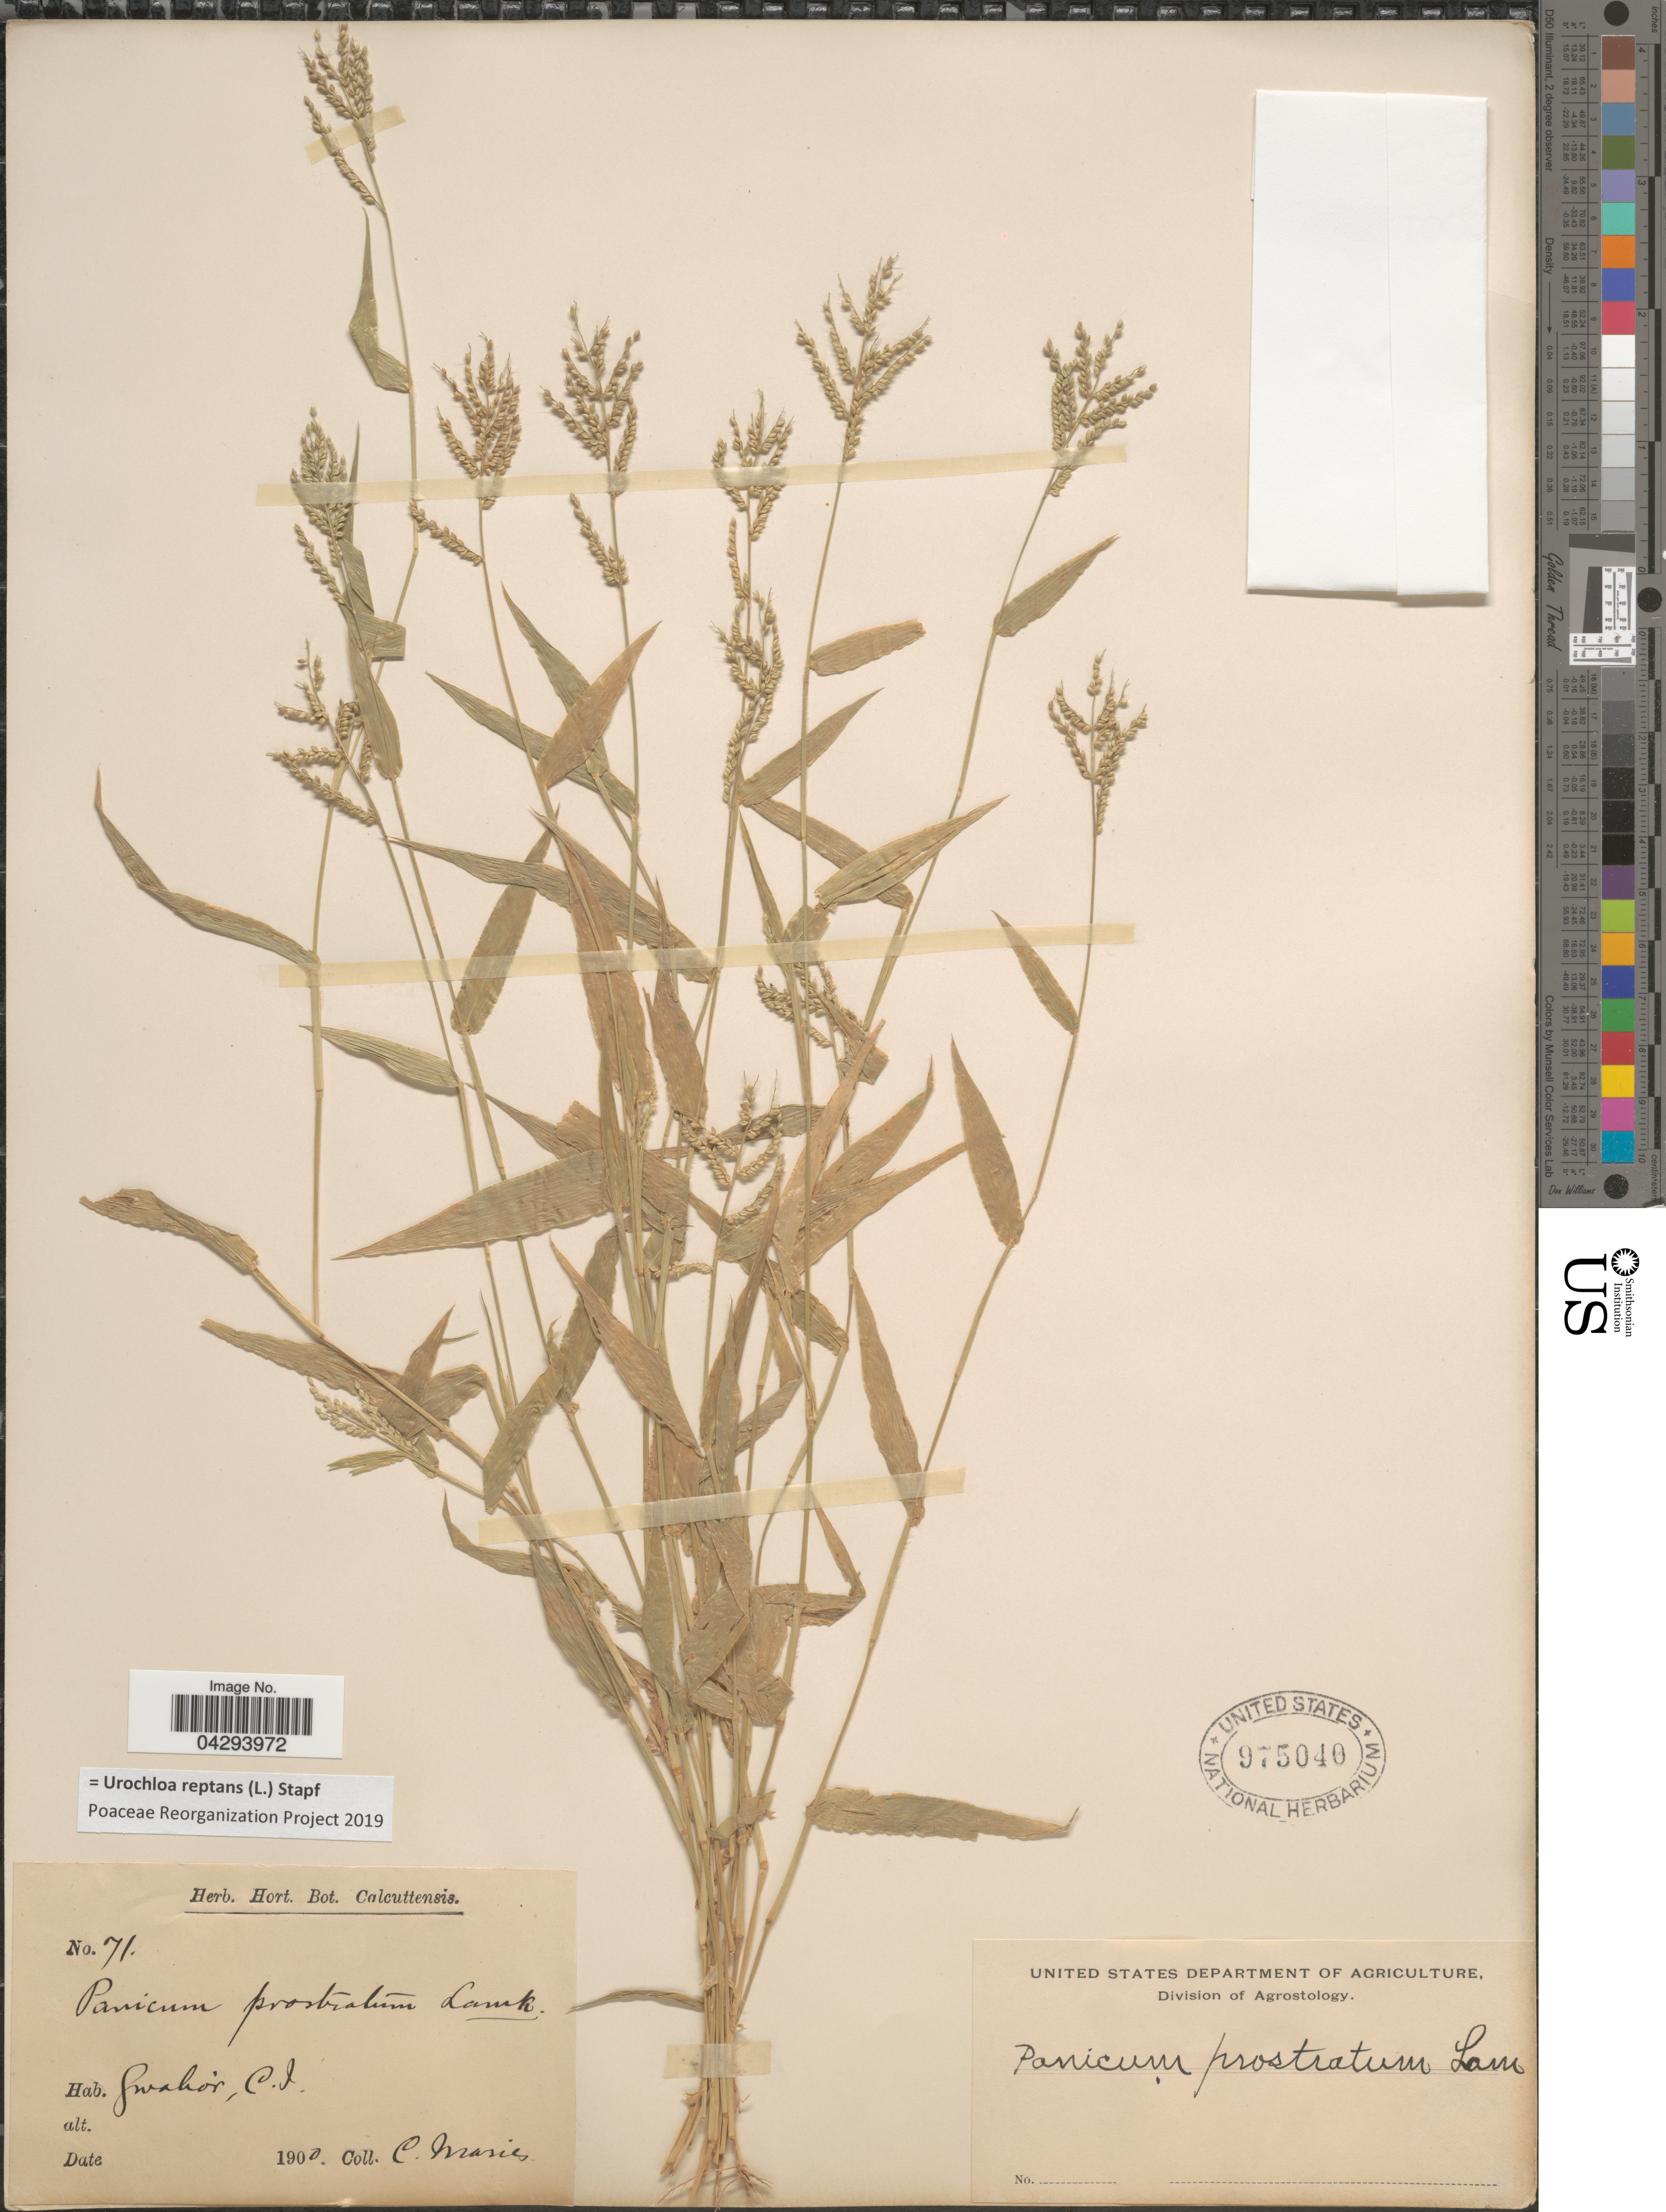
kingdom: Plantae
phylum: Tracheophyta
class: Liliopsida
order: Poales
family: Poaceae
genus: Urochloa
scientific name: Urochloa reptans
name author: (L.) Stapf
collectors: C. Maries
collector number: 71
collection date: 1900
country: India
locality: Gwalior, C.I.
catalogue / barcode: US 975040